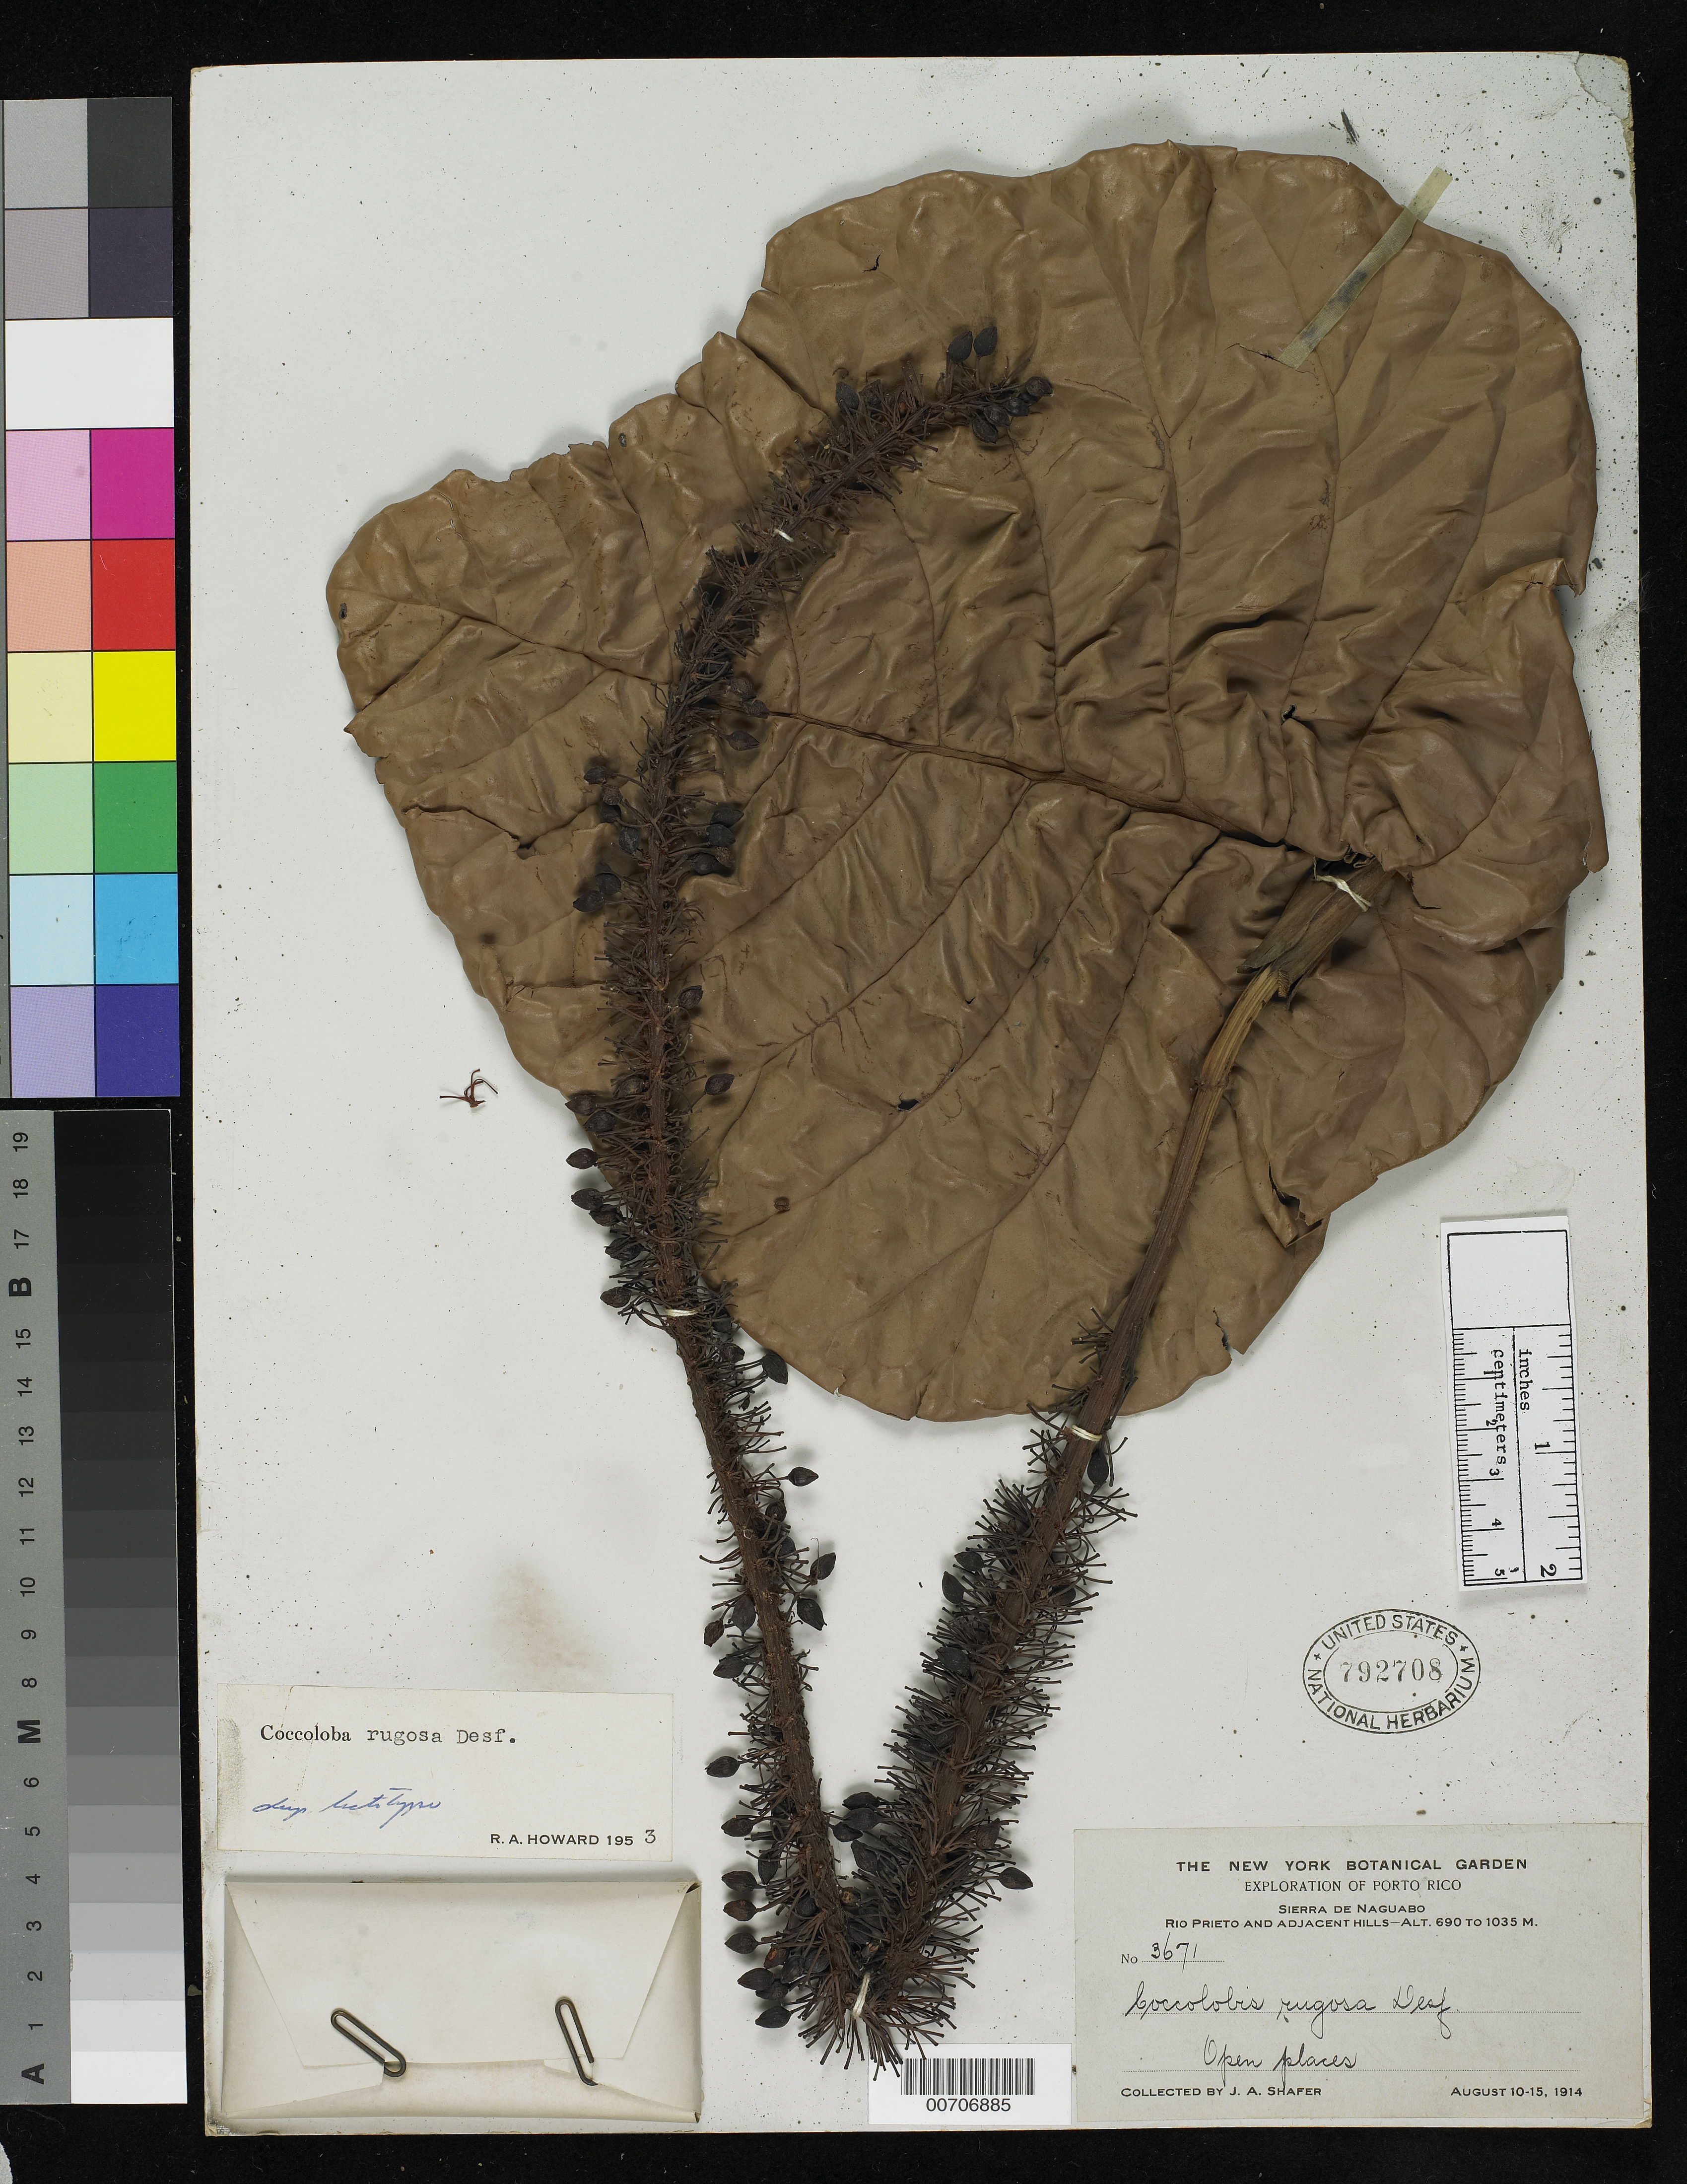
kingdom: Plantae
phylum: Tracheophyta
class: Magnoliopsida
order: Caryophyllales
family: Polygonaceae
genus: Coccoloba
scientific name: Coccoloba rugosa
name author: Desf.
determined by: Howard, R. A.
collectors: J. A. Shafer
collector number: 3671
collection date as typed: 10 Aug 1914 to 15 Aug 1914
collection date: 1914-08-10/1914-08-15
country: Puerto Rico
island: Greater Antilles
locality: Sierra de Naguabo, Río Prieto and adjacent hills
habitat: Open places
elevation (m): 690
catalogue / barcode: US 792708